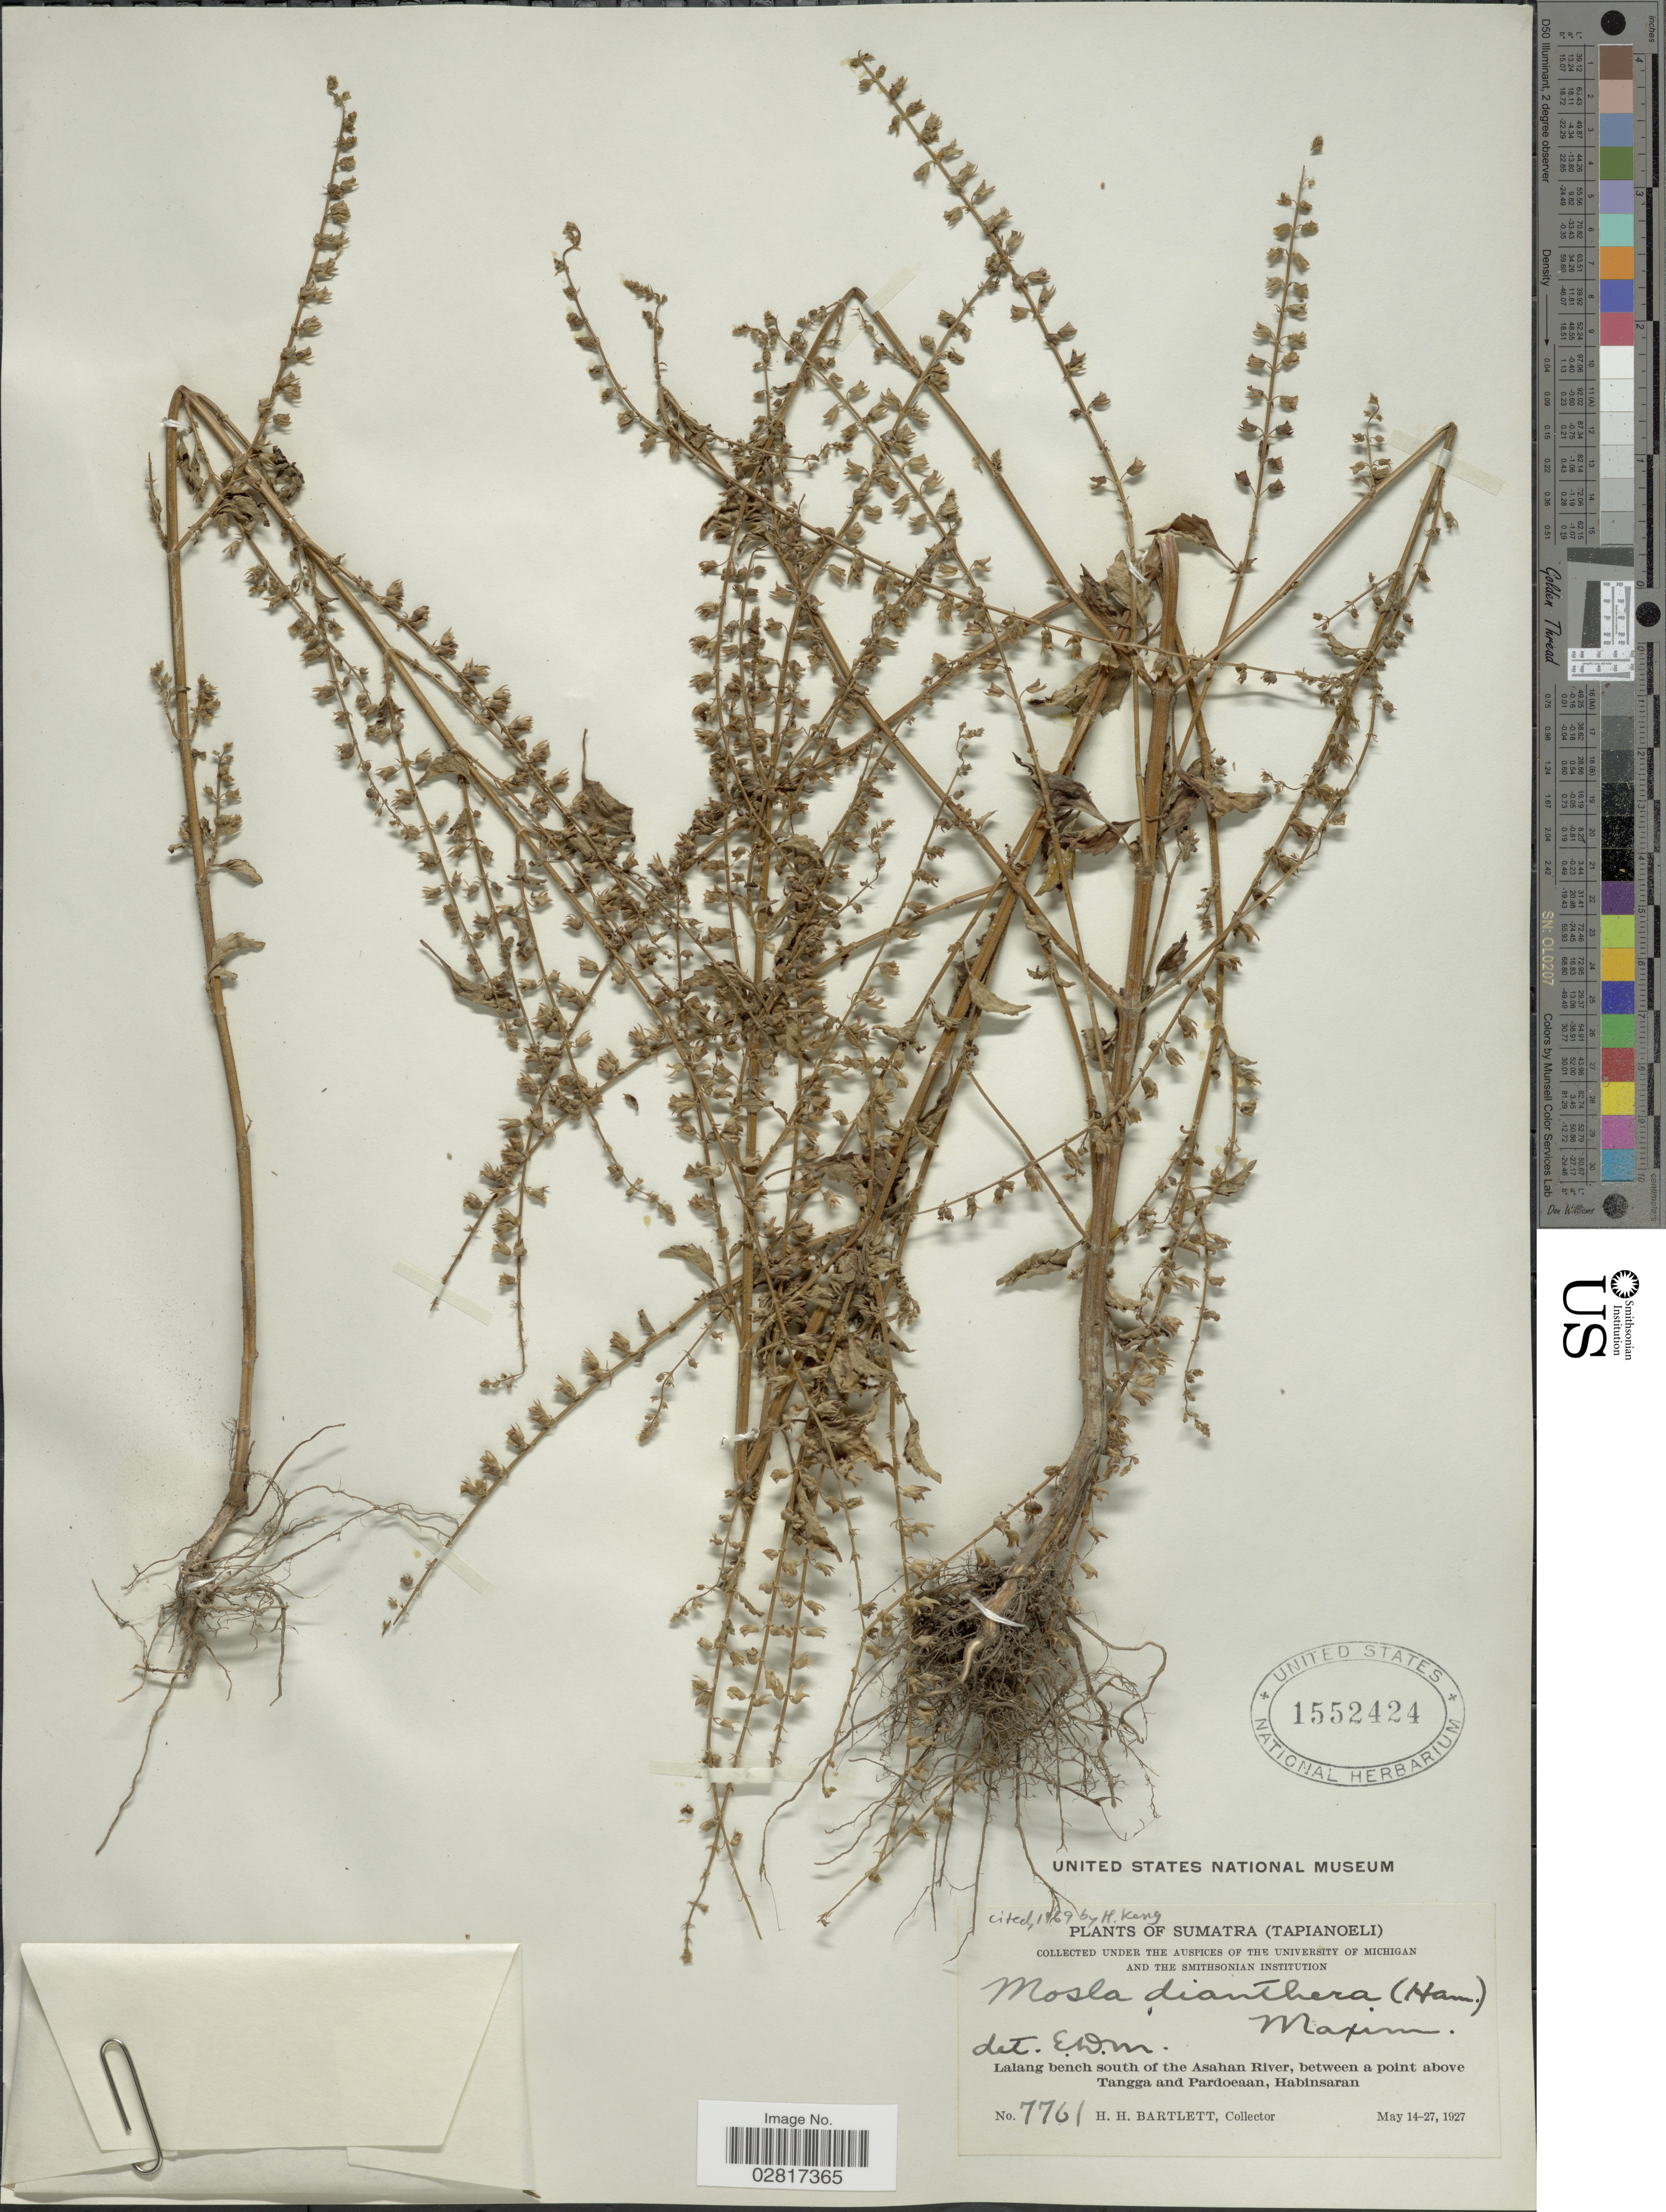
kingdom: Plantae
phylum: Tracheophyta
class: Magnoliopsida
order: Lamiales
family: Lamiaceae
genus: Mosla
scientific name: Mosla dianthera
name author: (Roxb.) Maxim.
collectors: H. H. Bartlett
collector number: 7761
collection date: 1927-05-14/1927-05-27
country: Indonesia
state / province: Sumatra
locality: (Tapianoeli). Lalang bench south of the Asahan River, between a point above Tangga and Pardoeaan, Habinsaran.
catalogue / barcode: US 1552424